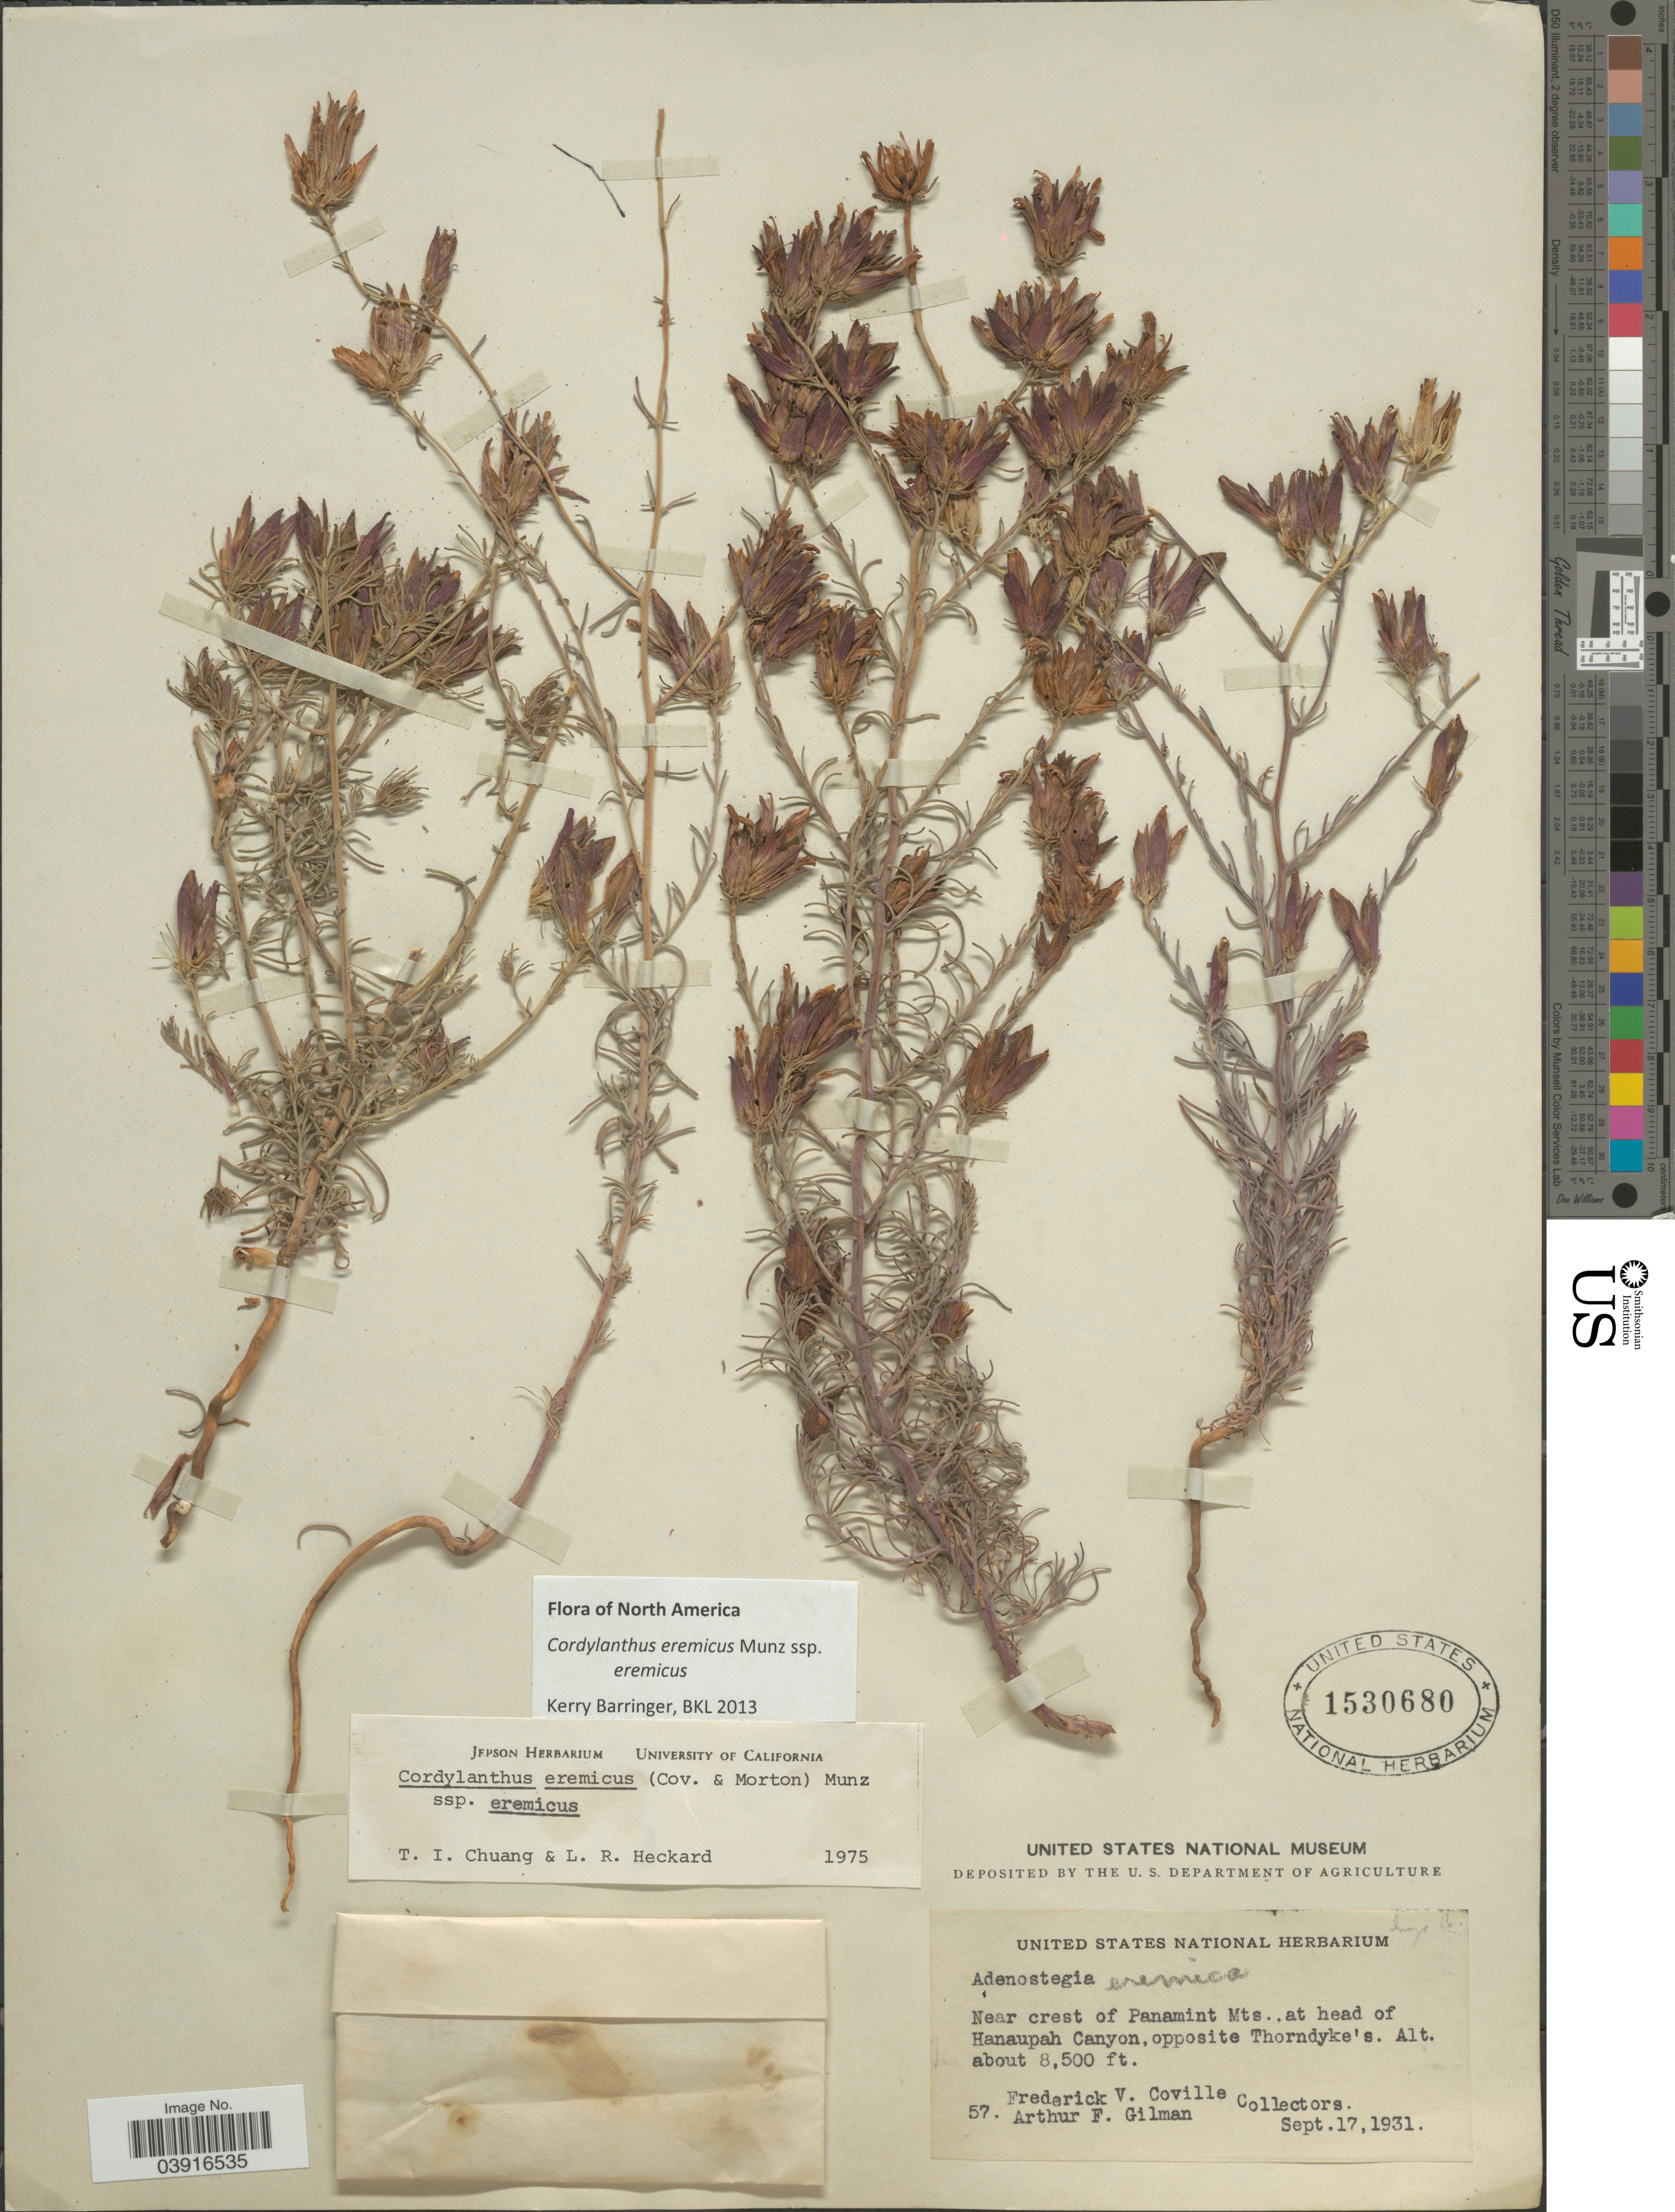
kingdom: Plantae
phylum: Tracheophyta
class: Magnoliopsida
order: Lamiales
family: Orobanchaceae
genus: Cordylanthus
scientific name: Cordylanthus eremicus subsp. eremicus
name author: (Coville & C.V. Morton) Munz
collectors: F. V. Coville & A. Gilman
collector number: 57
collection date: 1931-09-17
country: United States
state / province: California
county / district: Inyo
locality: Inyo Co. Near crest of Panamint Mts., at head of Hanaupah Canyon, opposite Thorndyke's.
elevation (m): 2591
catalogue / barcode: US 1530680